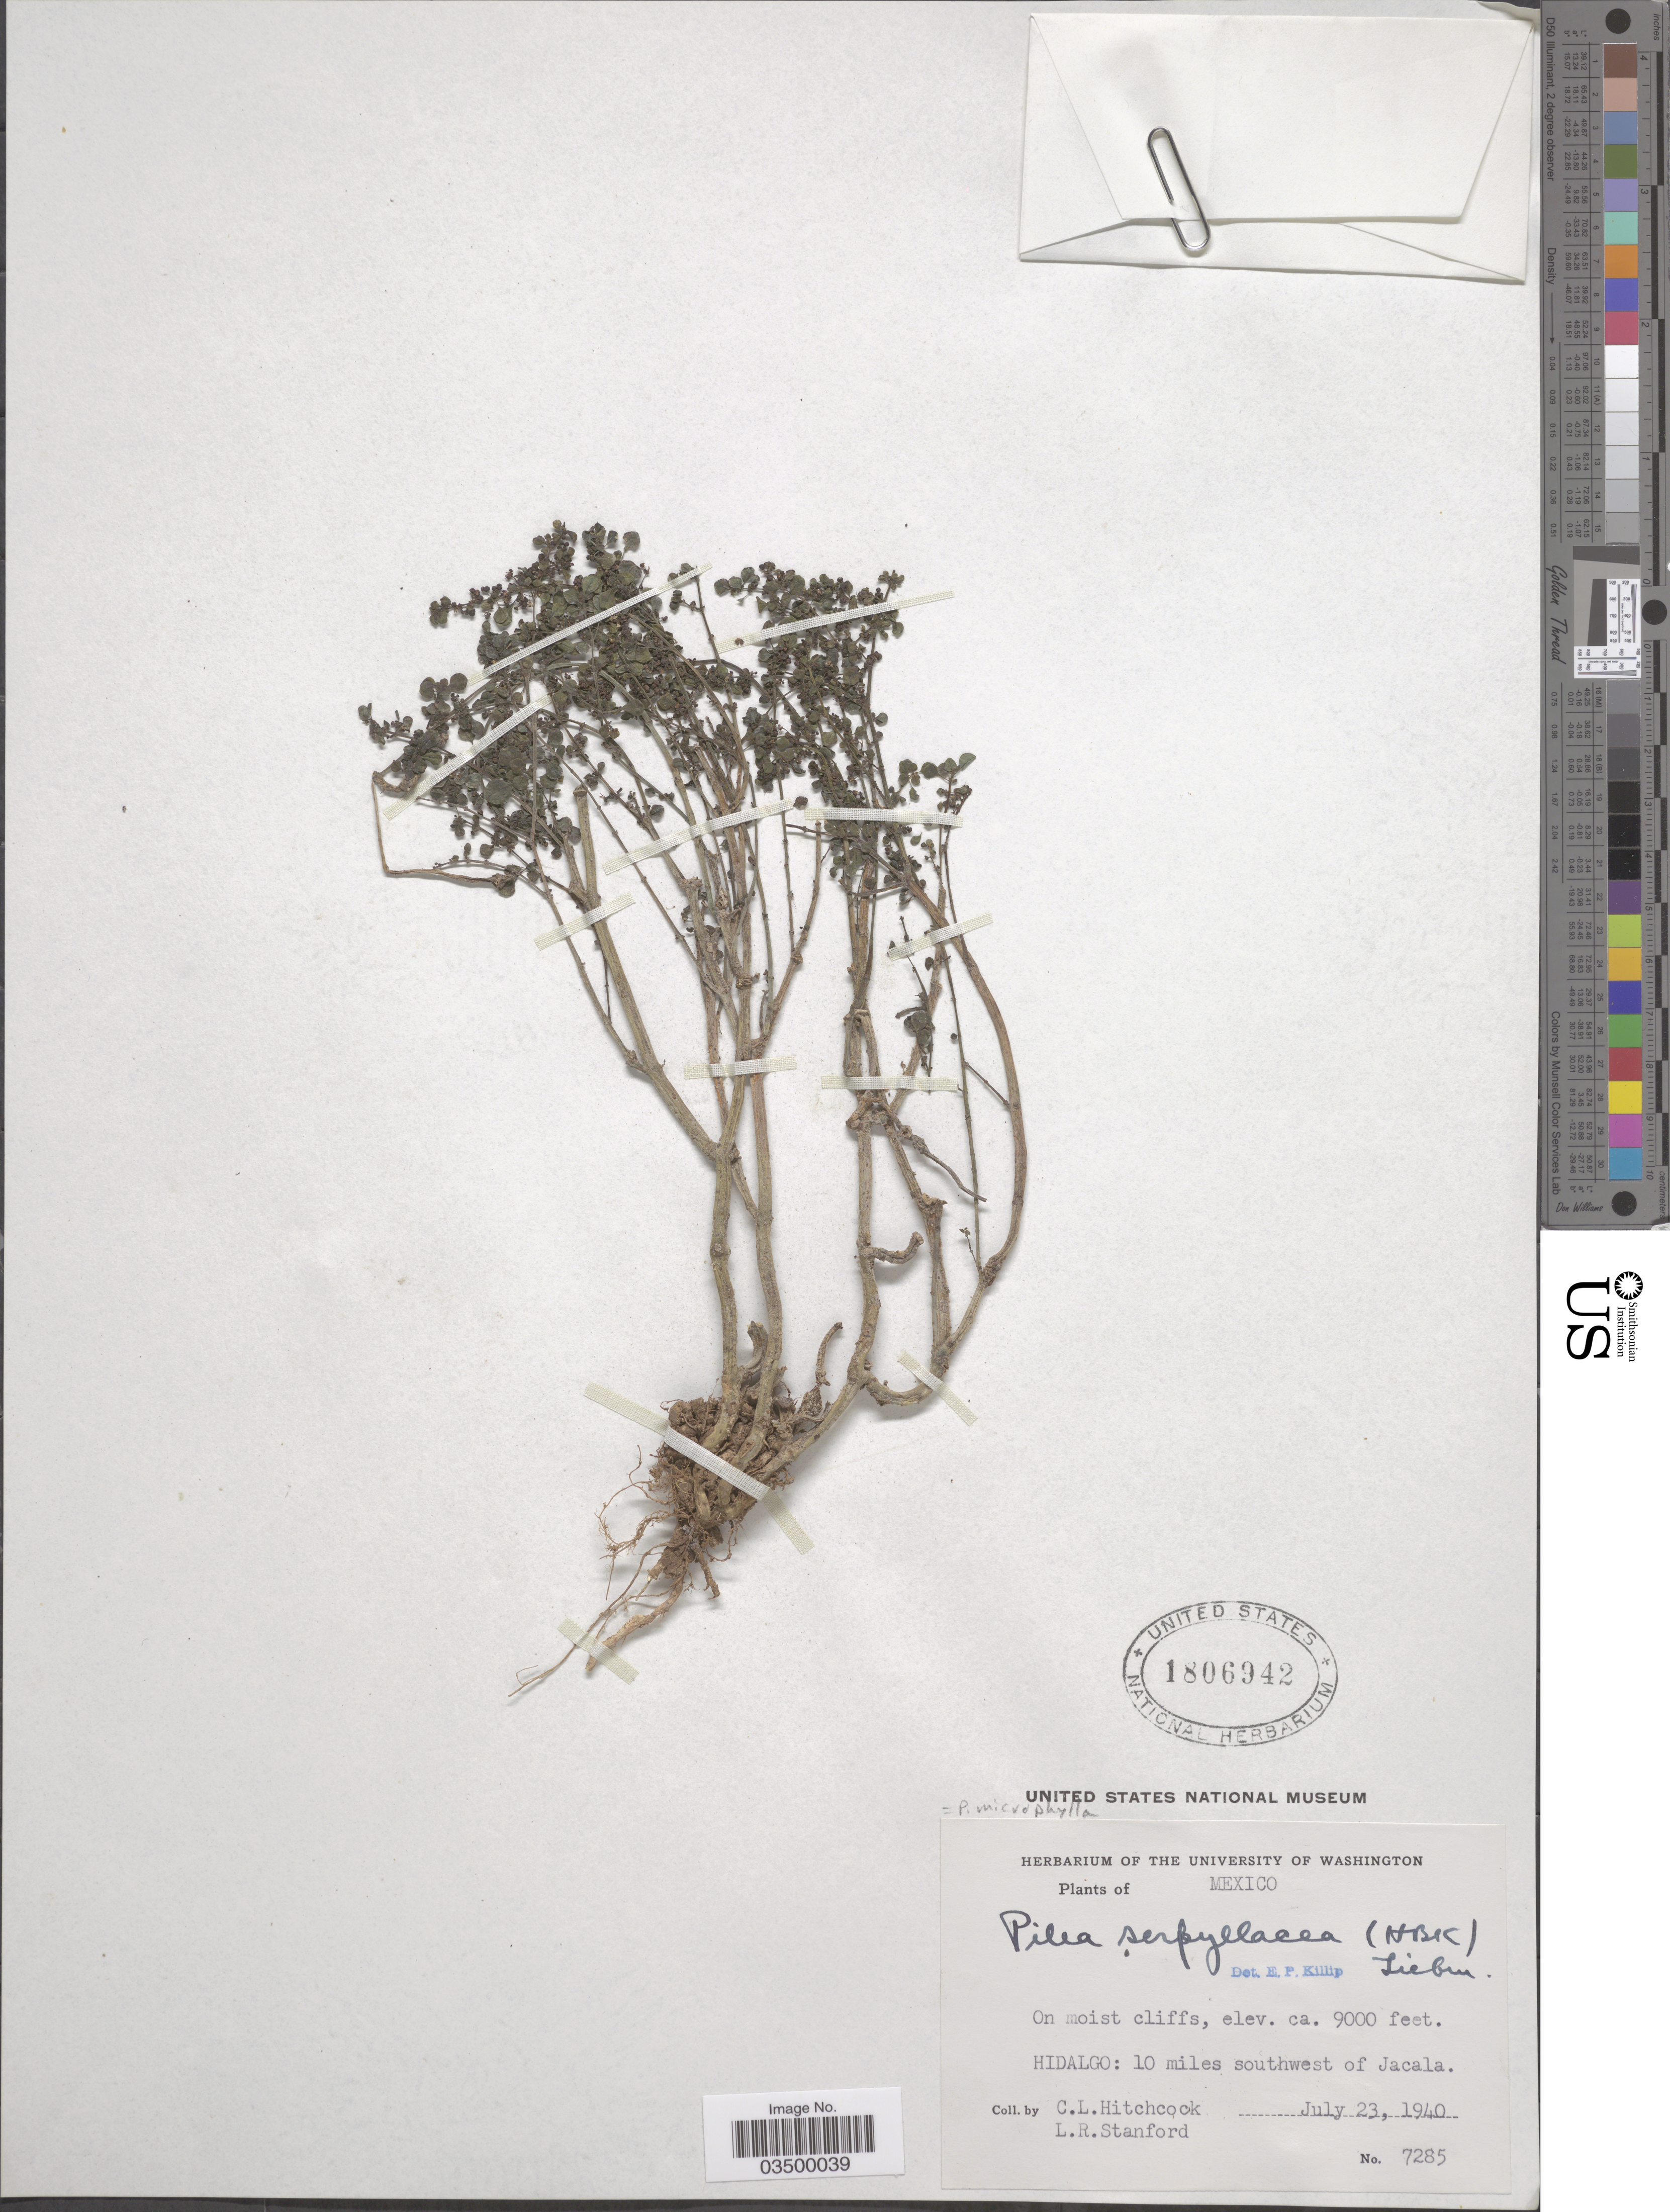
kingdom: Plantae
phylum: Tracheophyta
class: Magnoliopsida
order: Rosales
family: Urticaceae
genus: Pilea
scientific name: Pilea microphylla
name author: (L.) Liebm.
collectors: C. L. Hitchcock & L. R. Stanford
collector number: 7285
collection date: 1940-07-23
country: Mexico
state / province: Hidalgo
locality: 10 miles southwest of Jacala.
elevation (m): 2743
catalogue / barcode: US 1806942